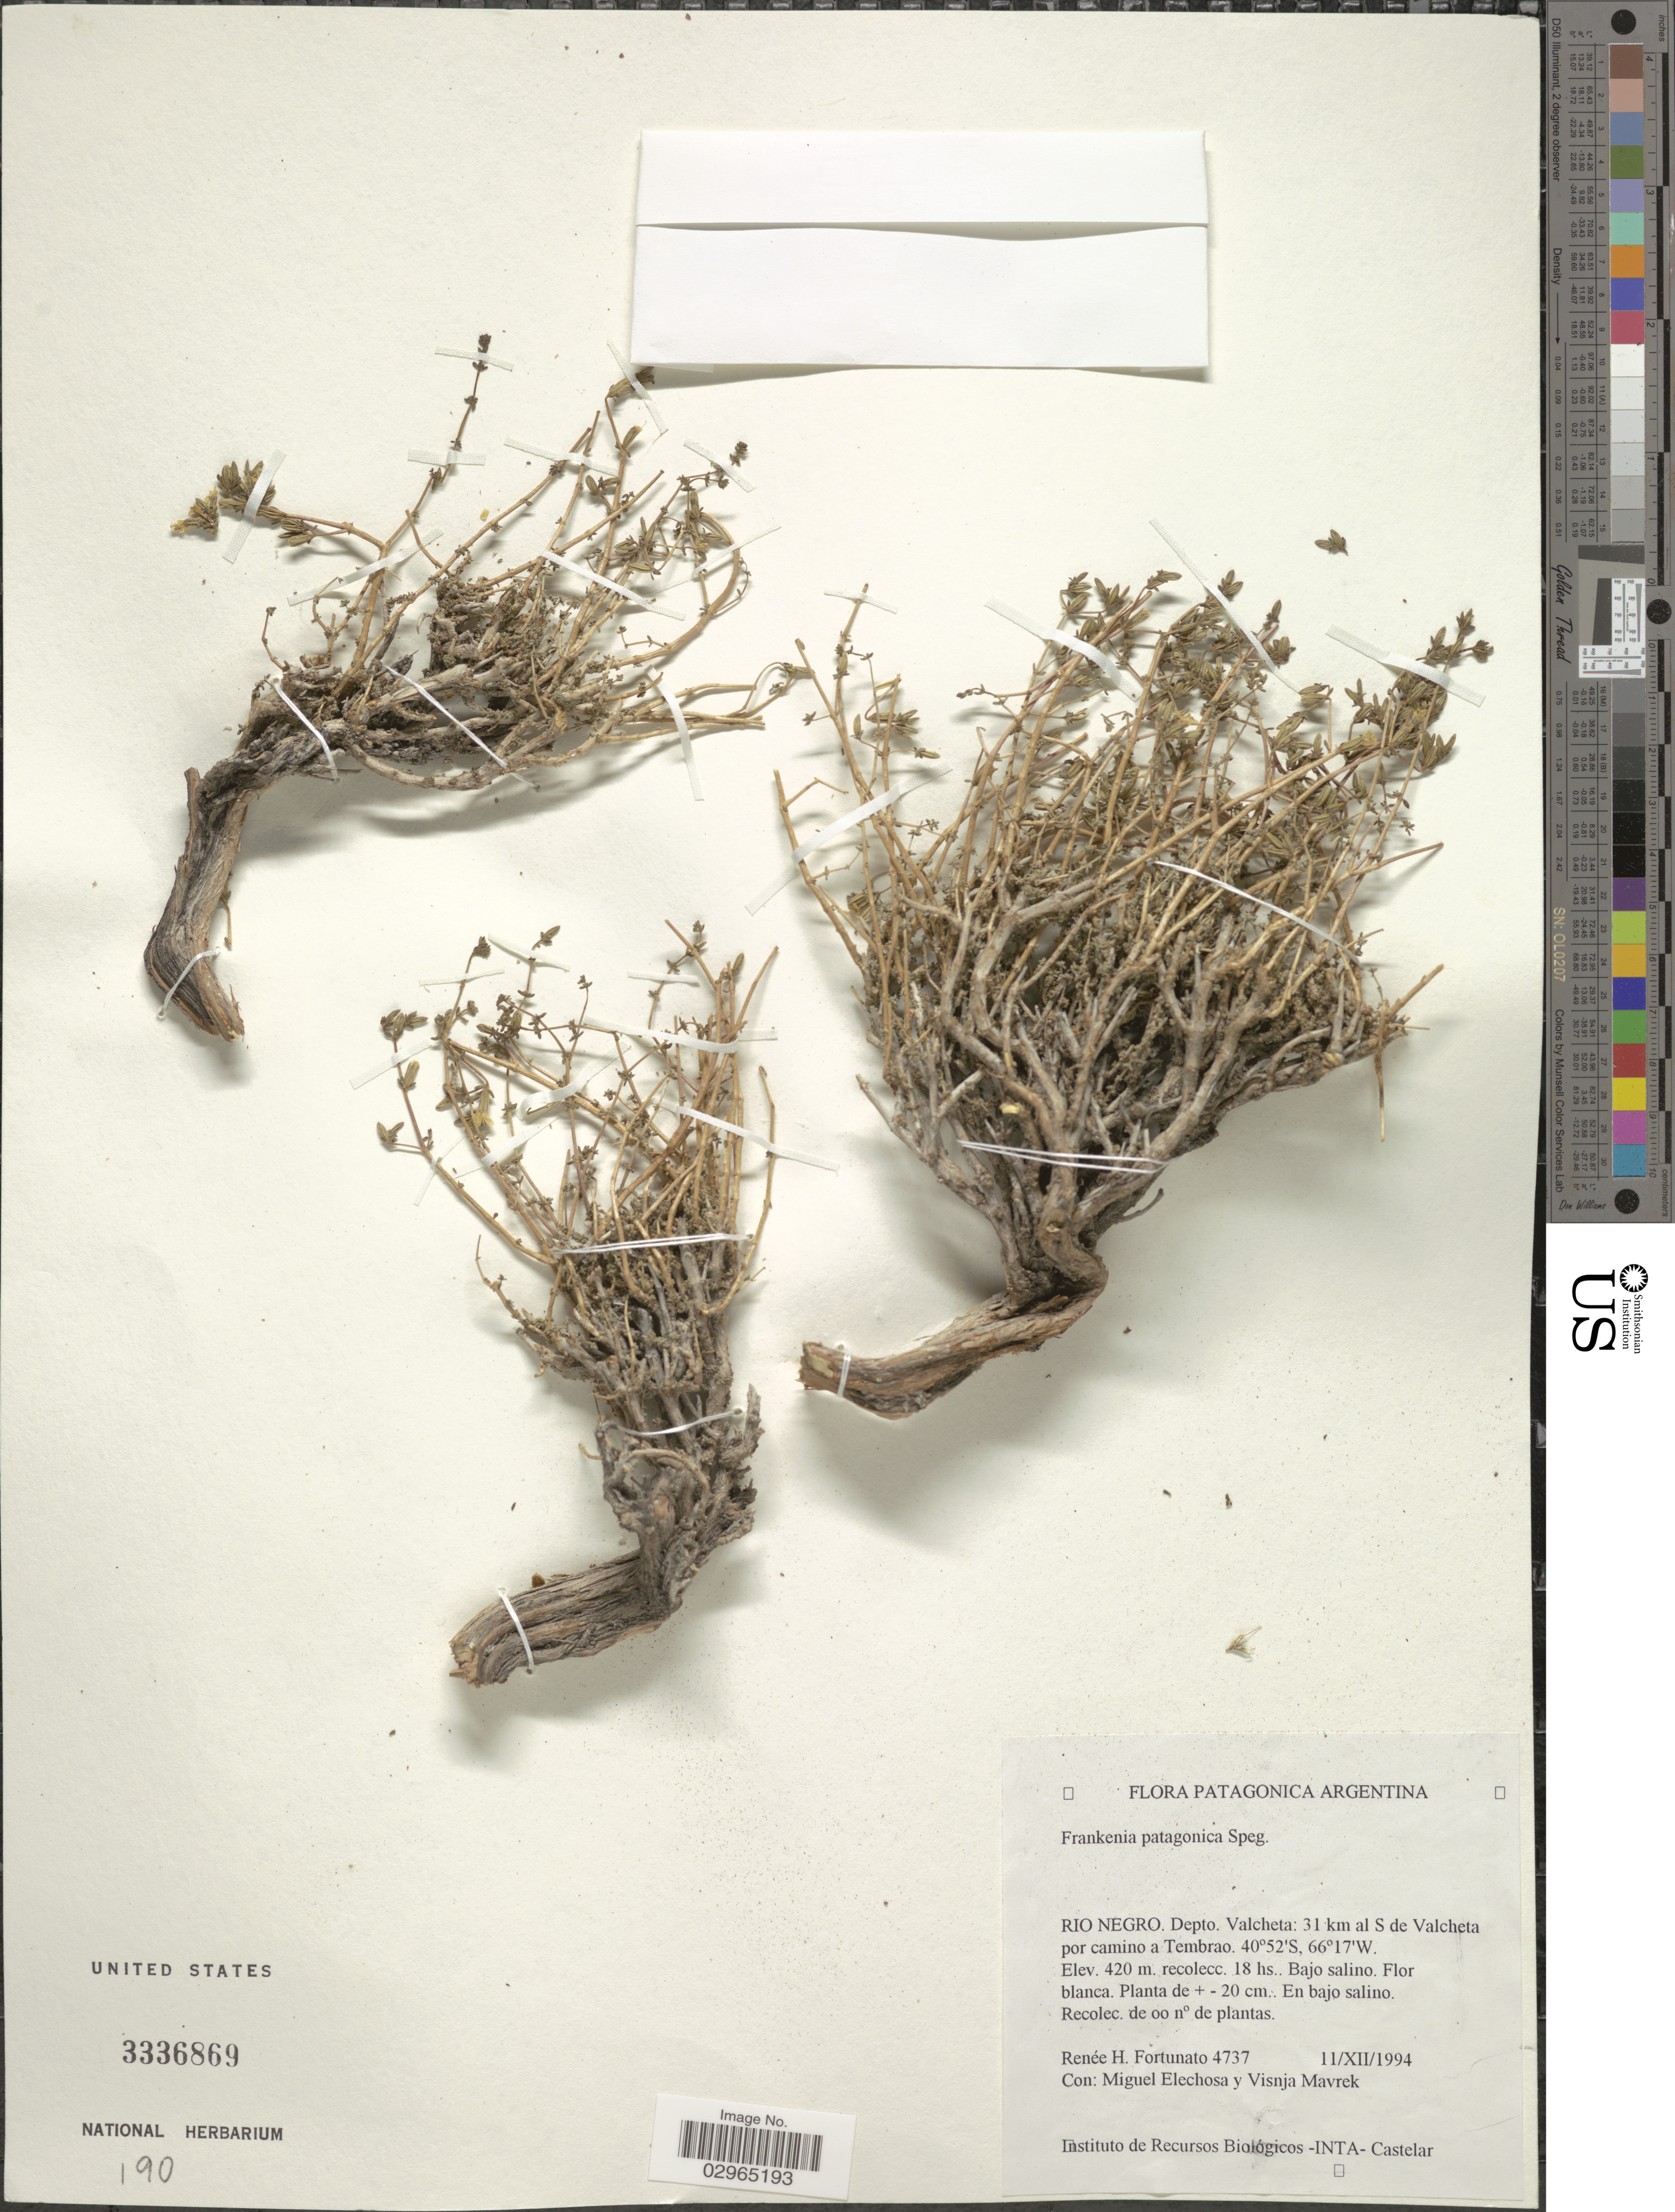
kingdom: Plantae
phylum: Tracheophyta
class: Magnoliopsida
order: Caryophyllales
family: Frankeniaceae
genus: Frankenia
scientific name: Frankenia patagonica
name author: Speg.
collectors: R. H. Fortunato, M. Elechosa & V. Mavrek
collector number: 4737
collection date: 1994-12-11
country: Argentina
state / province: Rio Negro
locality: Depto. Valcheta: 31 km al S de Valcheta por camino a Tembrao.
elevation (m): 420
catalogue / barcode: US 3336869